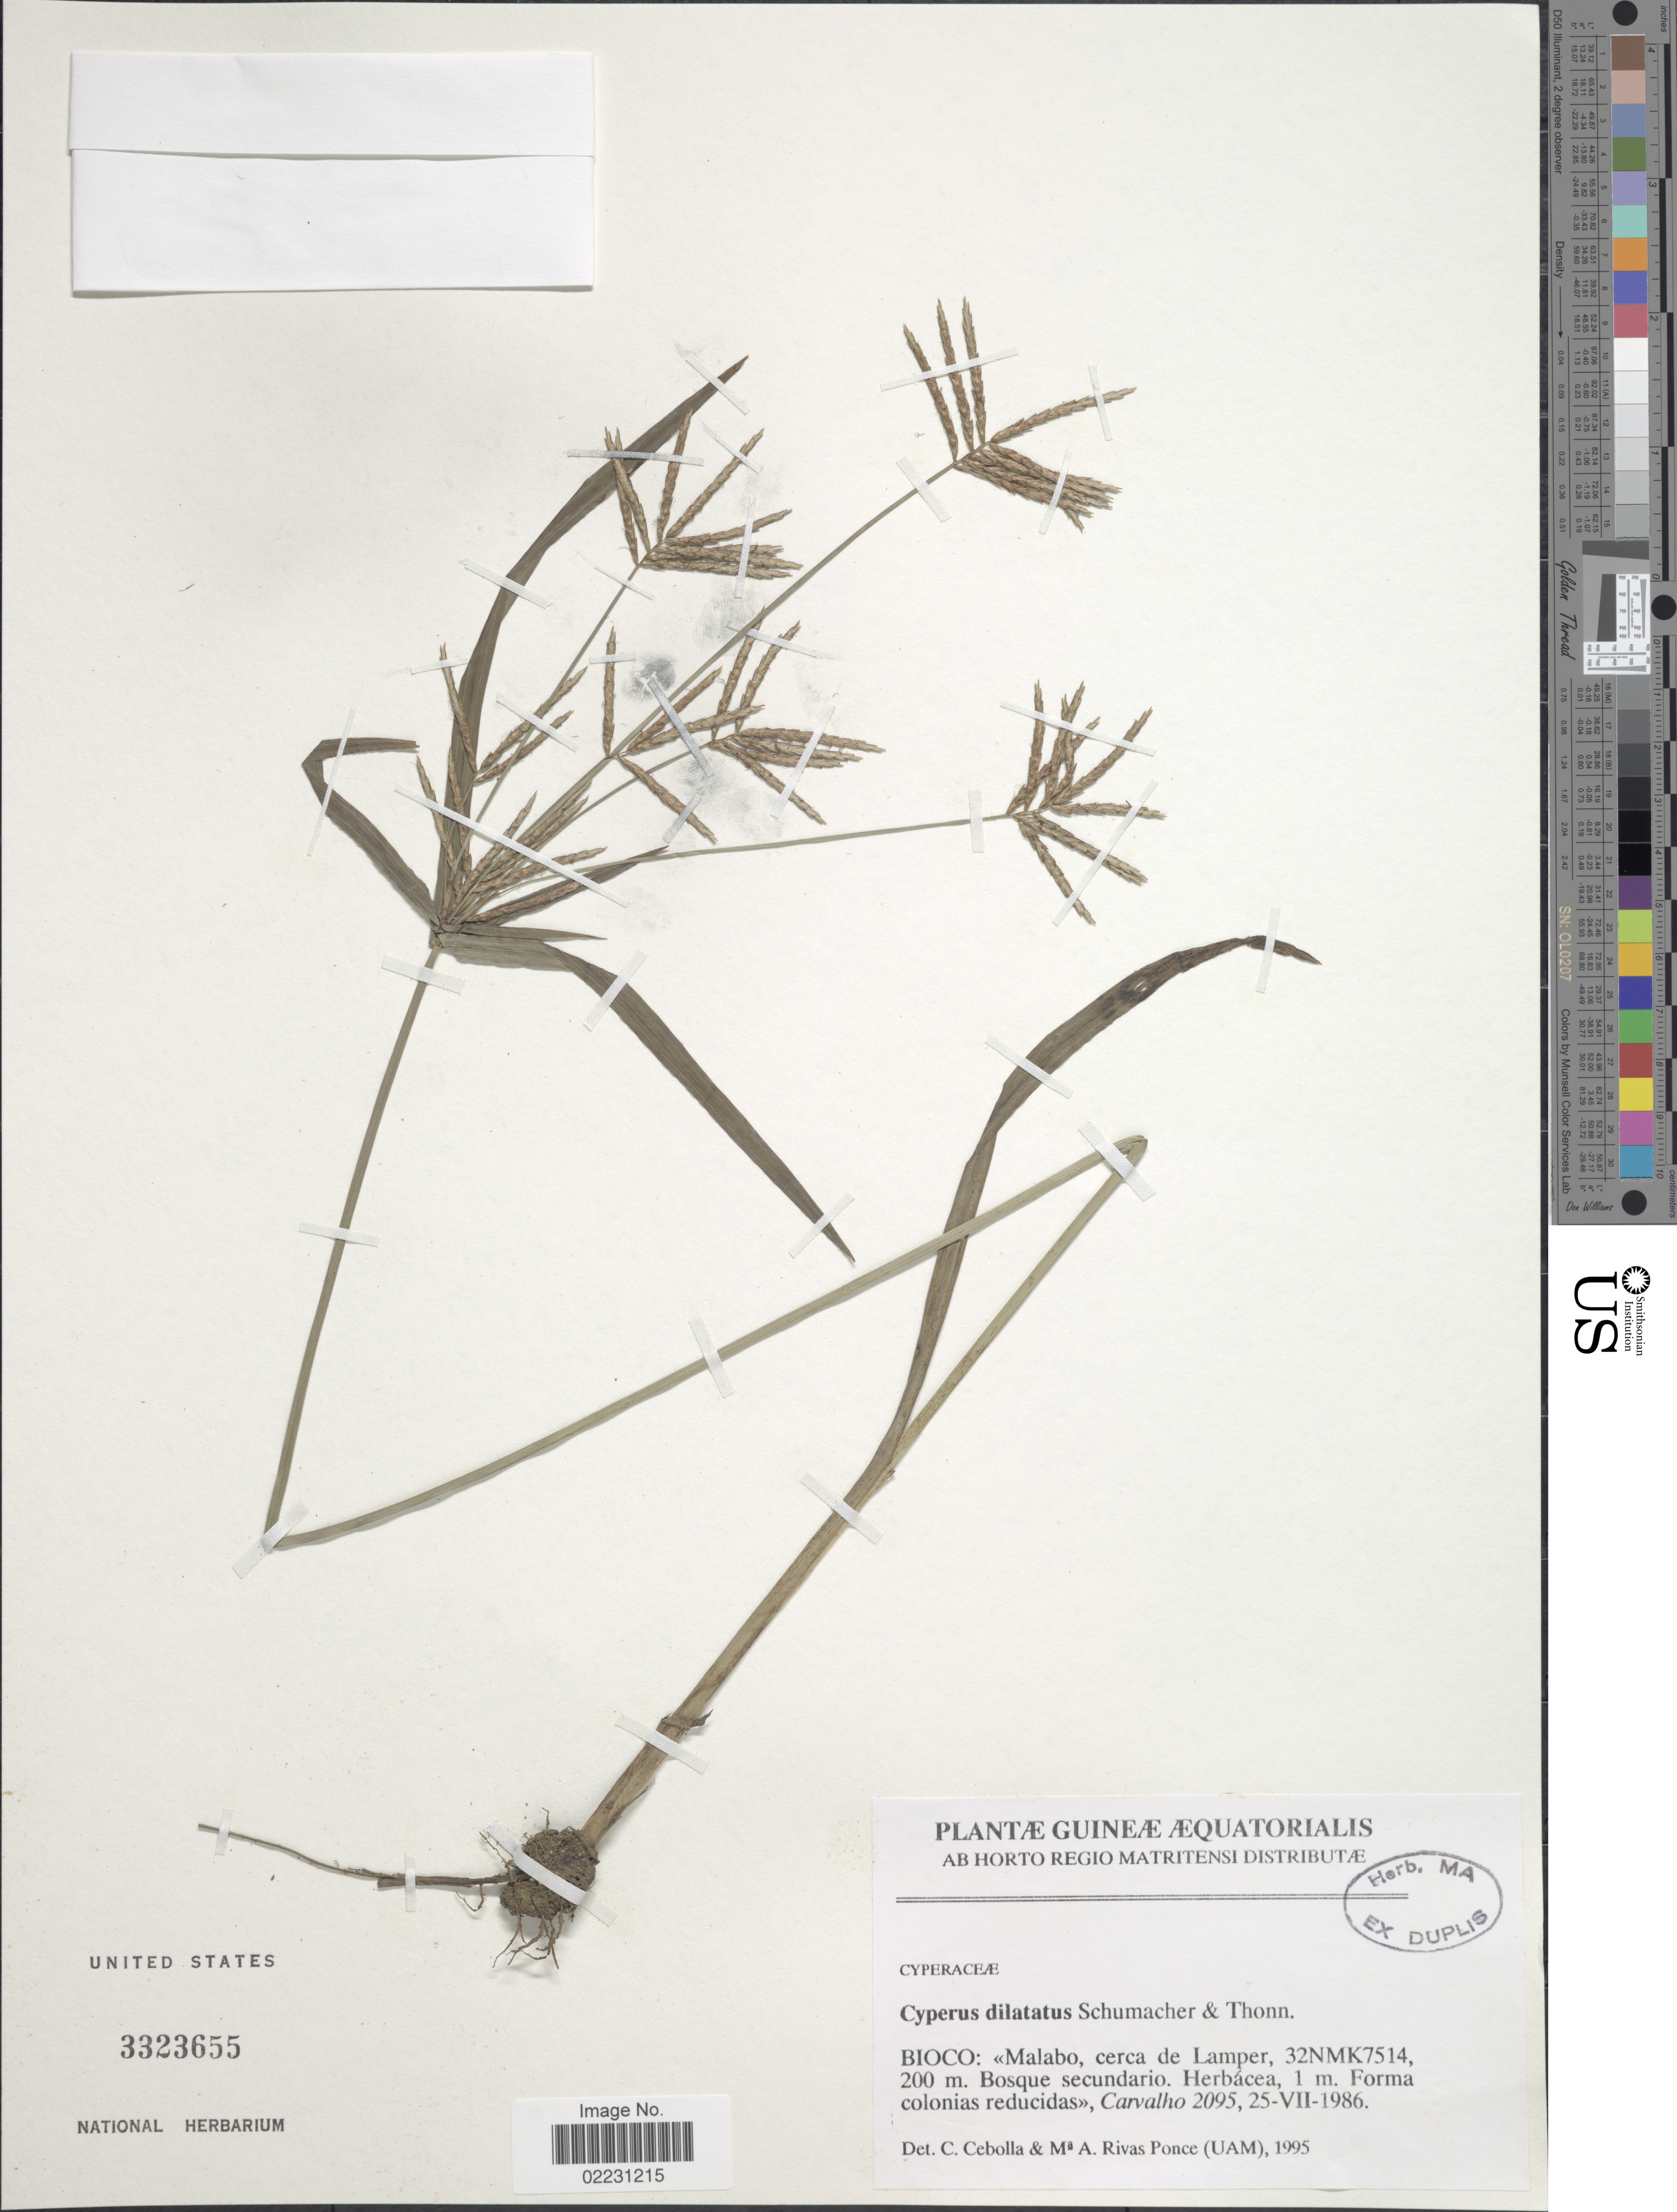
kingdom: Plantae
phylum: Tracheophyta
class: Liliopsida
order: Poales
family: Cyperaceae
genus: Cyperus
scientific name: Cyperus dilatatus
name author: Schumach.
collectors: Carvalho, --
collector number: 2095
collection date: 1986-07-25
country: Equatorial Guinea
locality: Guinneae Aequatorialis. Bioco: <<Malabo, cerca de Lamper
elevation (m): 200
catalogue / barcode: US 3323655